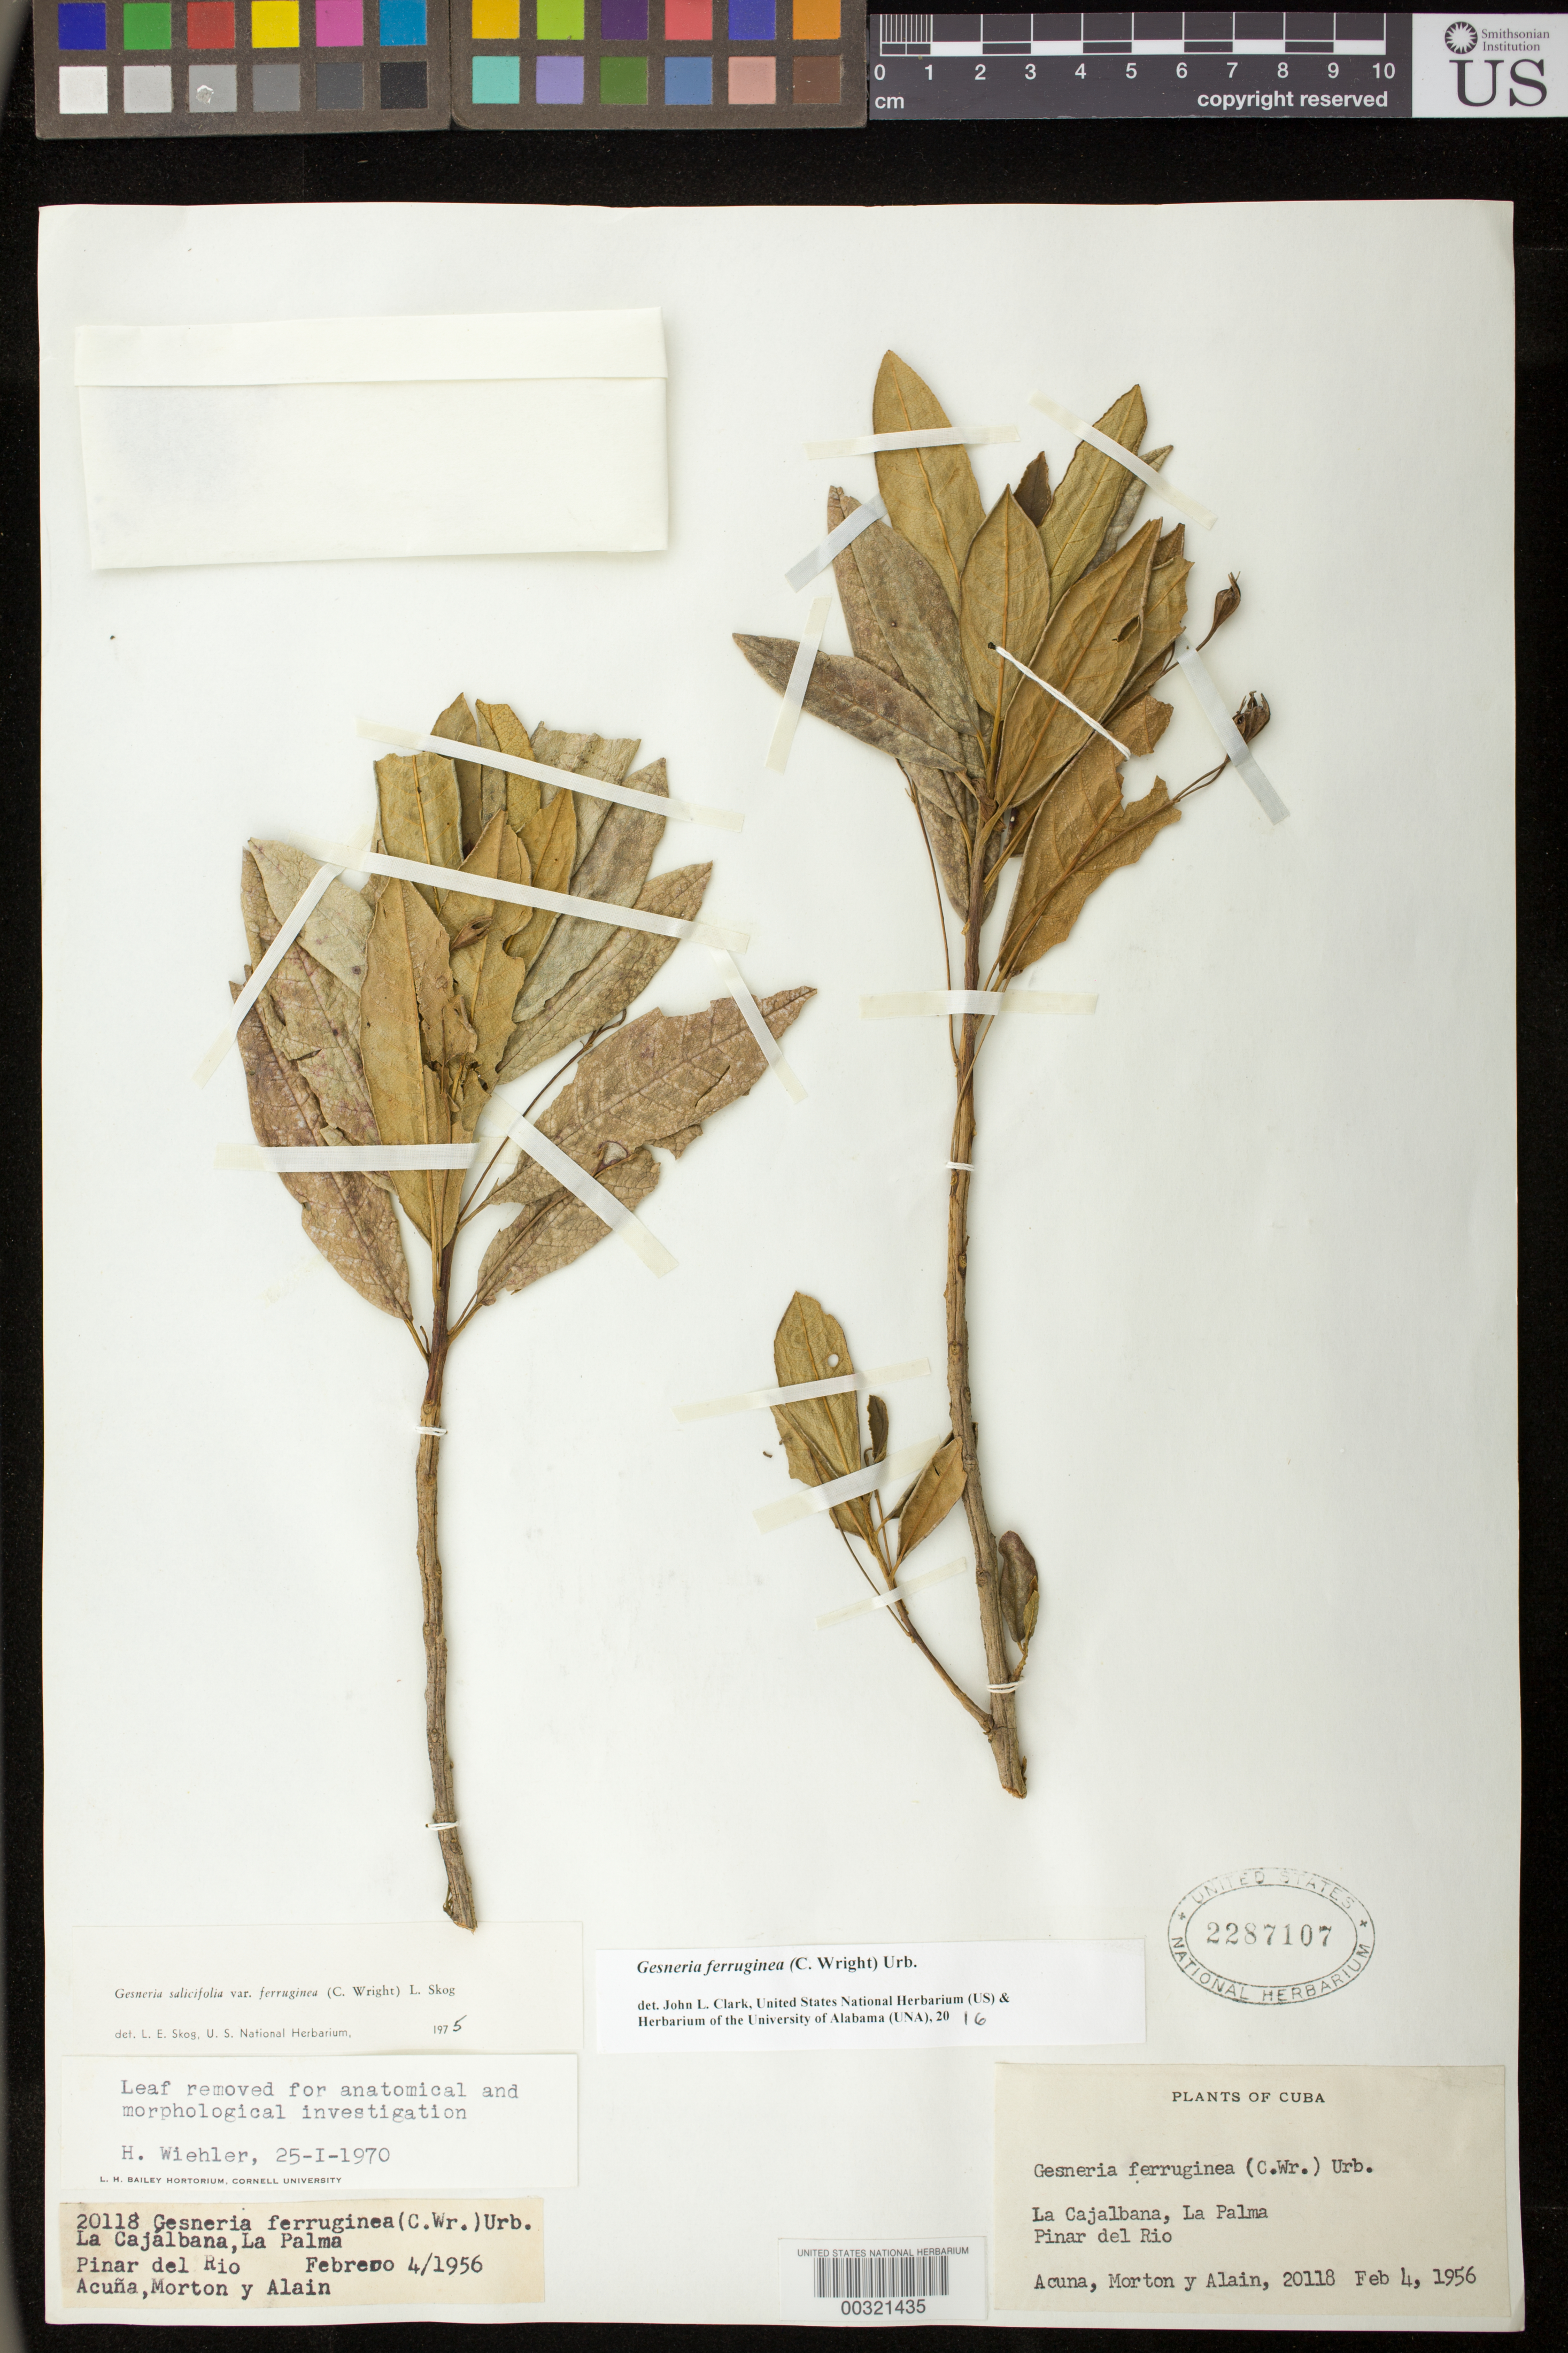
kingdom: Plantae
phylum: Tracheophyta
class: Magnoliopsida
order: Lamiales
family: Gesneriaceae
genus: Gesneria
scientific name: Gesneria ferruginea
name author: (C. Wright in Sauvalle) Urb.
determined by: Clark, J. L., (SEL), The Marie Selby Botanical Garden (UNITED STATES)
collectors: J. Acuña, C. V. Morton & A. H. Liogier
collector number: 20118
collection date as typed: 04 Feb 1956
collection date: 1956-02-04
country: Cuba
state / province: Pinar del Rio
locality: La Cajalbana, La Palma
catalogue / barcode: US 2287107